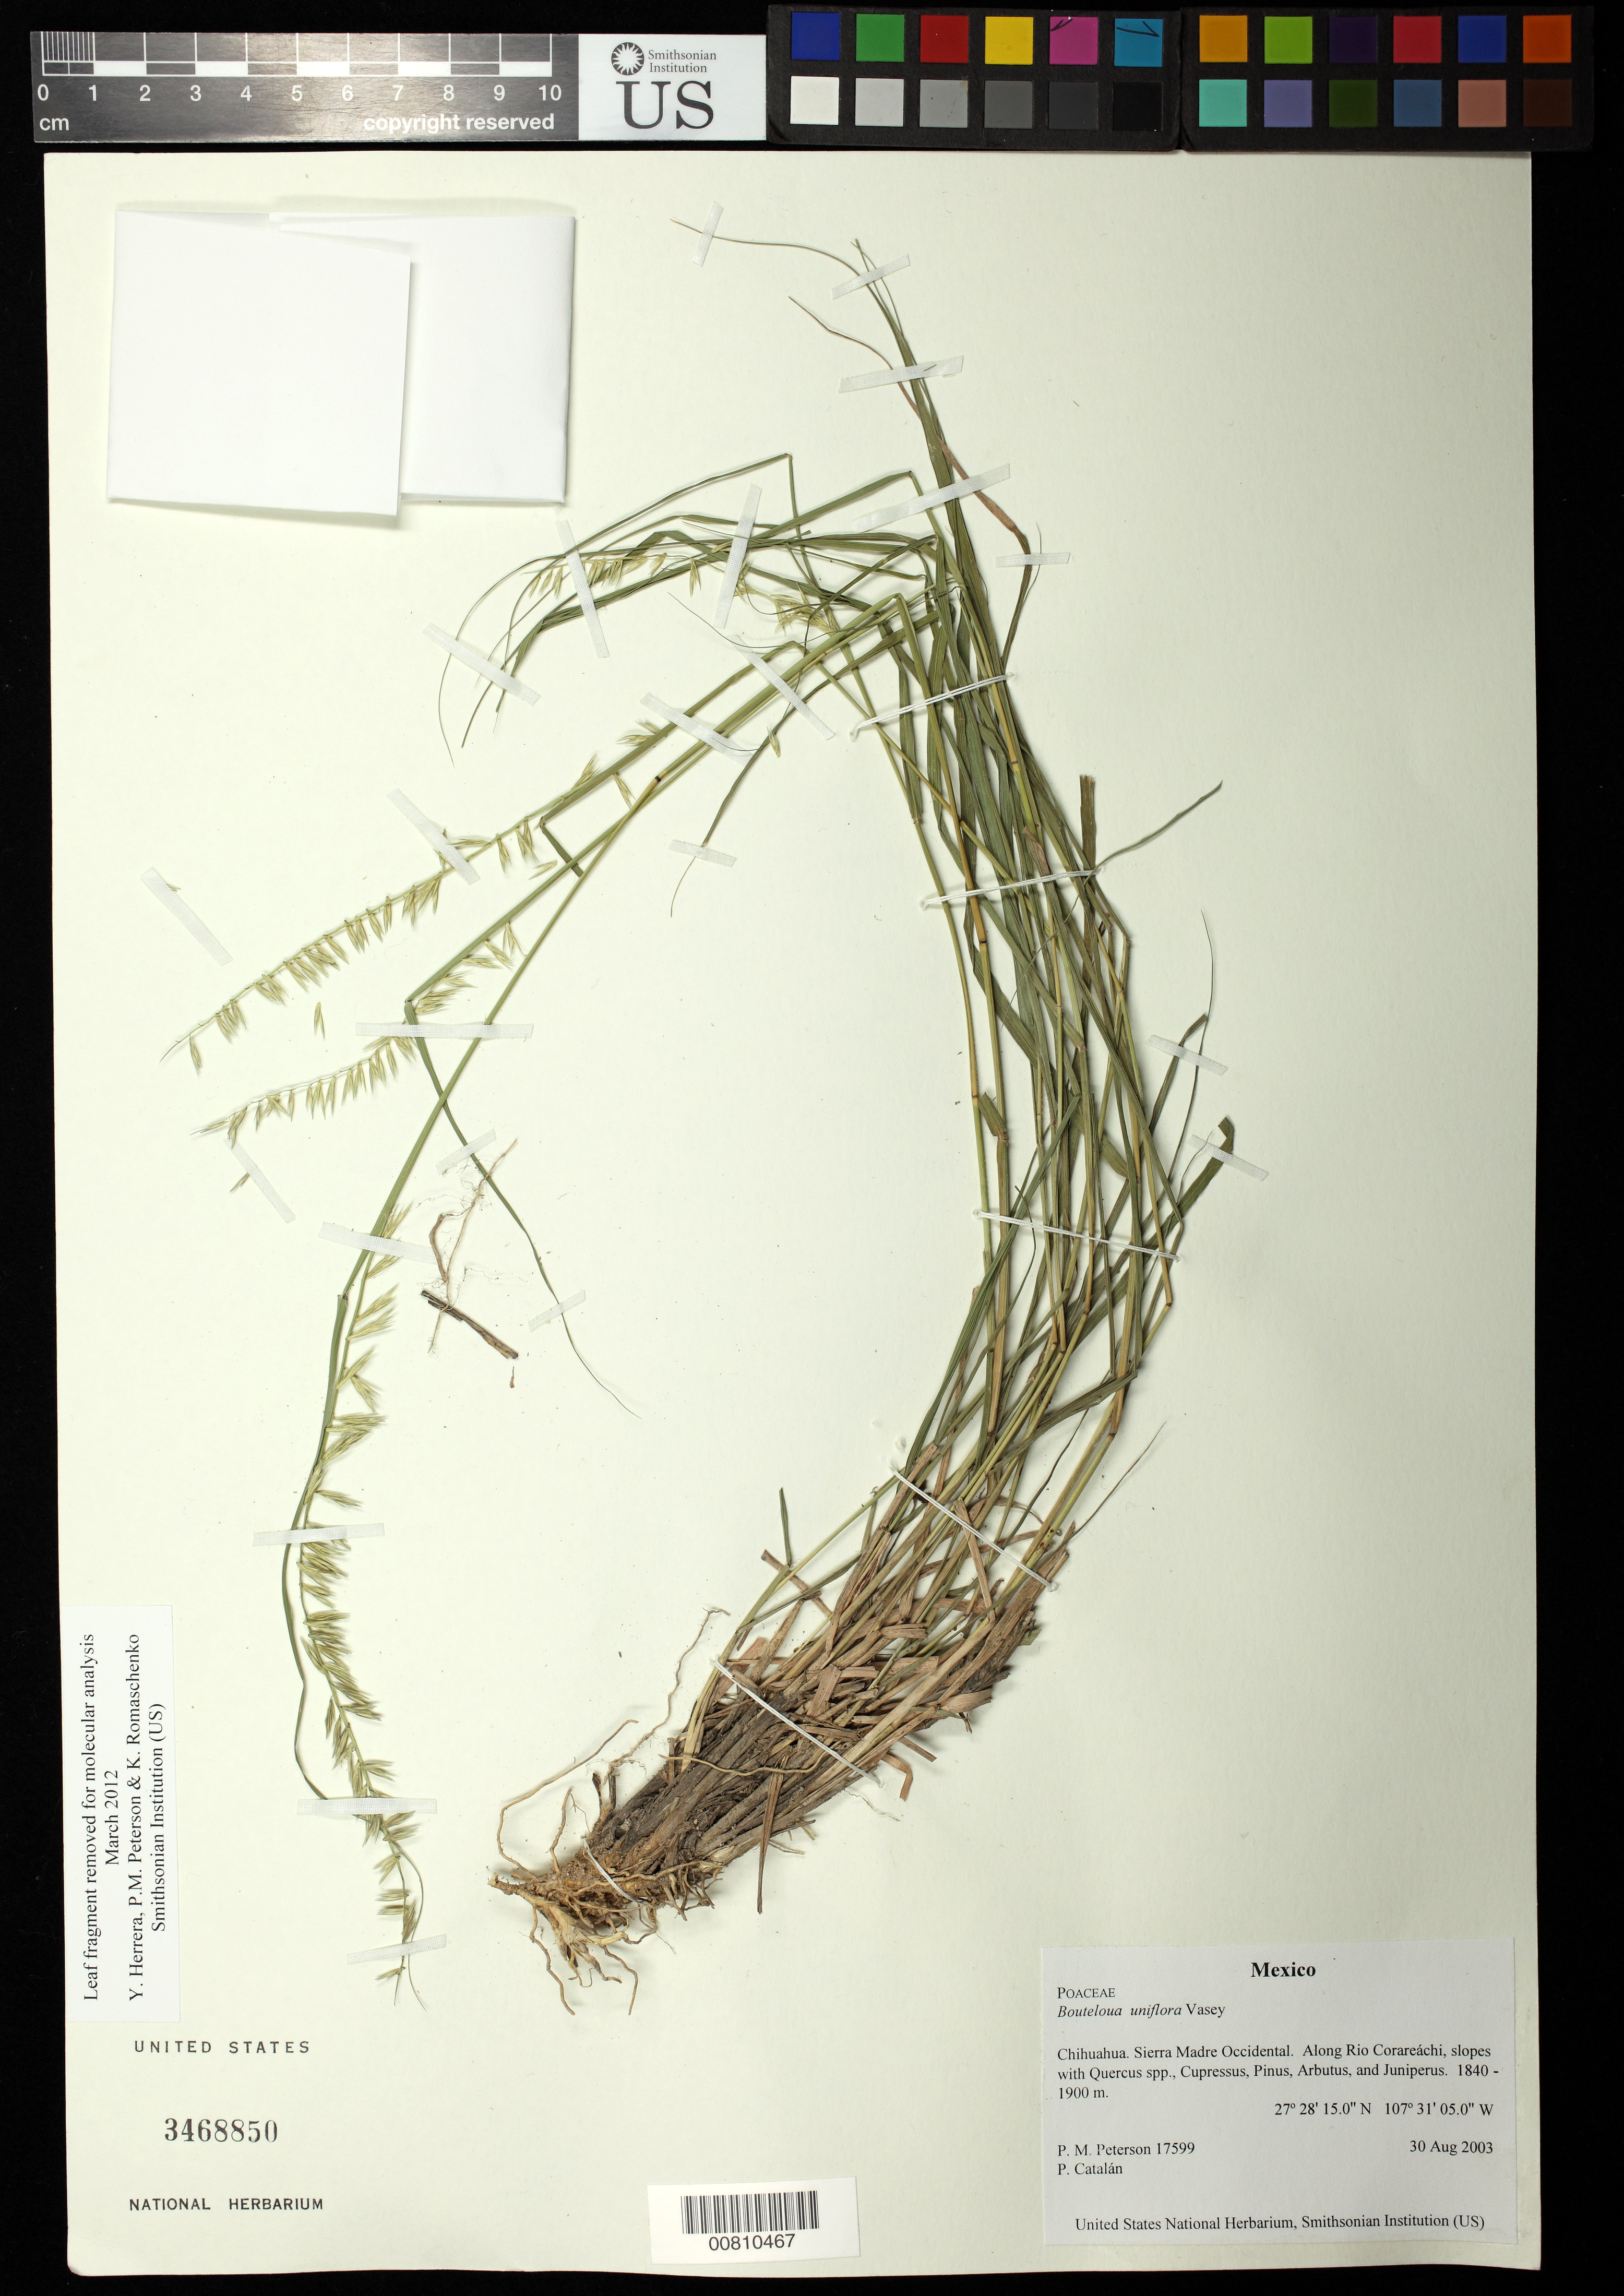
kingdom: Plantae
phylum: Tracheophyta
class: Liliopsida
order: Poales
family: Poaceae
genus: Bouteloua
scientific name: Bouteloua uniflora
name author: Vasey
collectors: P. M. Peterson & P. Catalán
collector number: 17599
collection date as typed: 30 Aug 2003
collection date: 2003-08-30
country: Mexico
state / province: Chihuahua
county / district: Sierra Madre Occidental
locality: Along Rio Corareáchi, slopes with Quercus spp., Cupressus, Pinus, Arbutus, and Juniperus.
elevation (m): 1840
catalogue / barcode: US 3468850